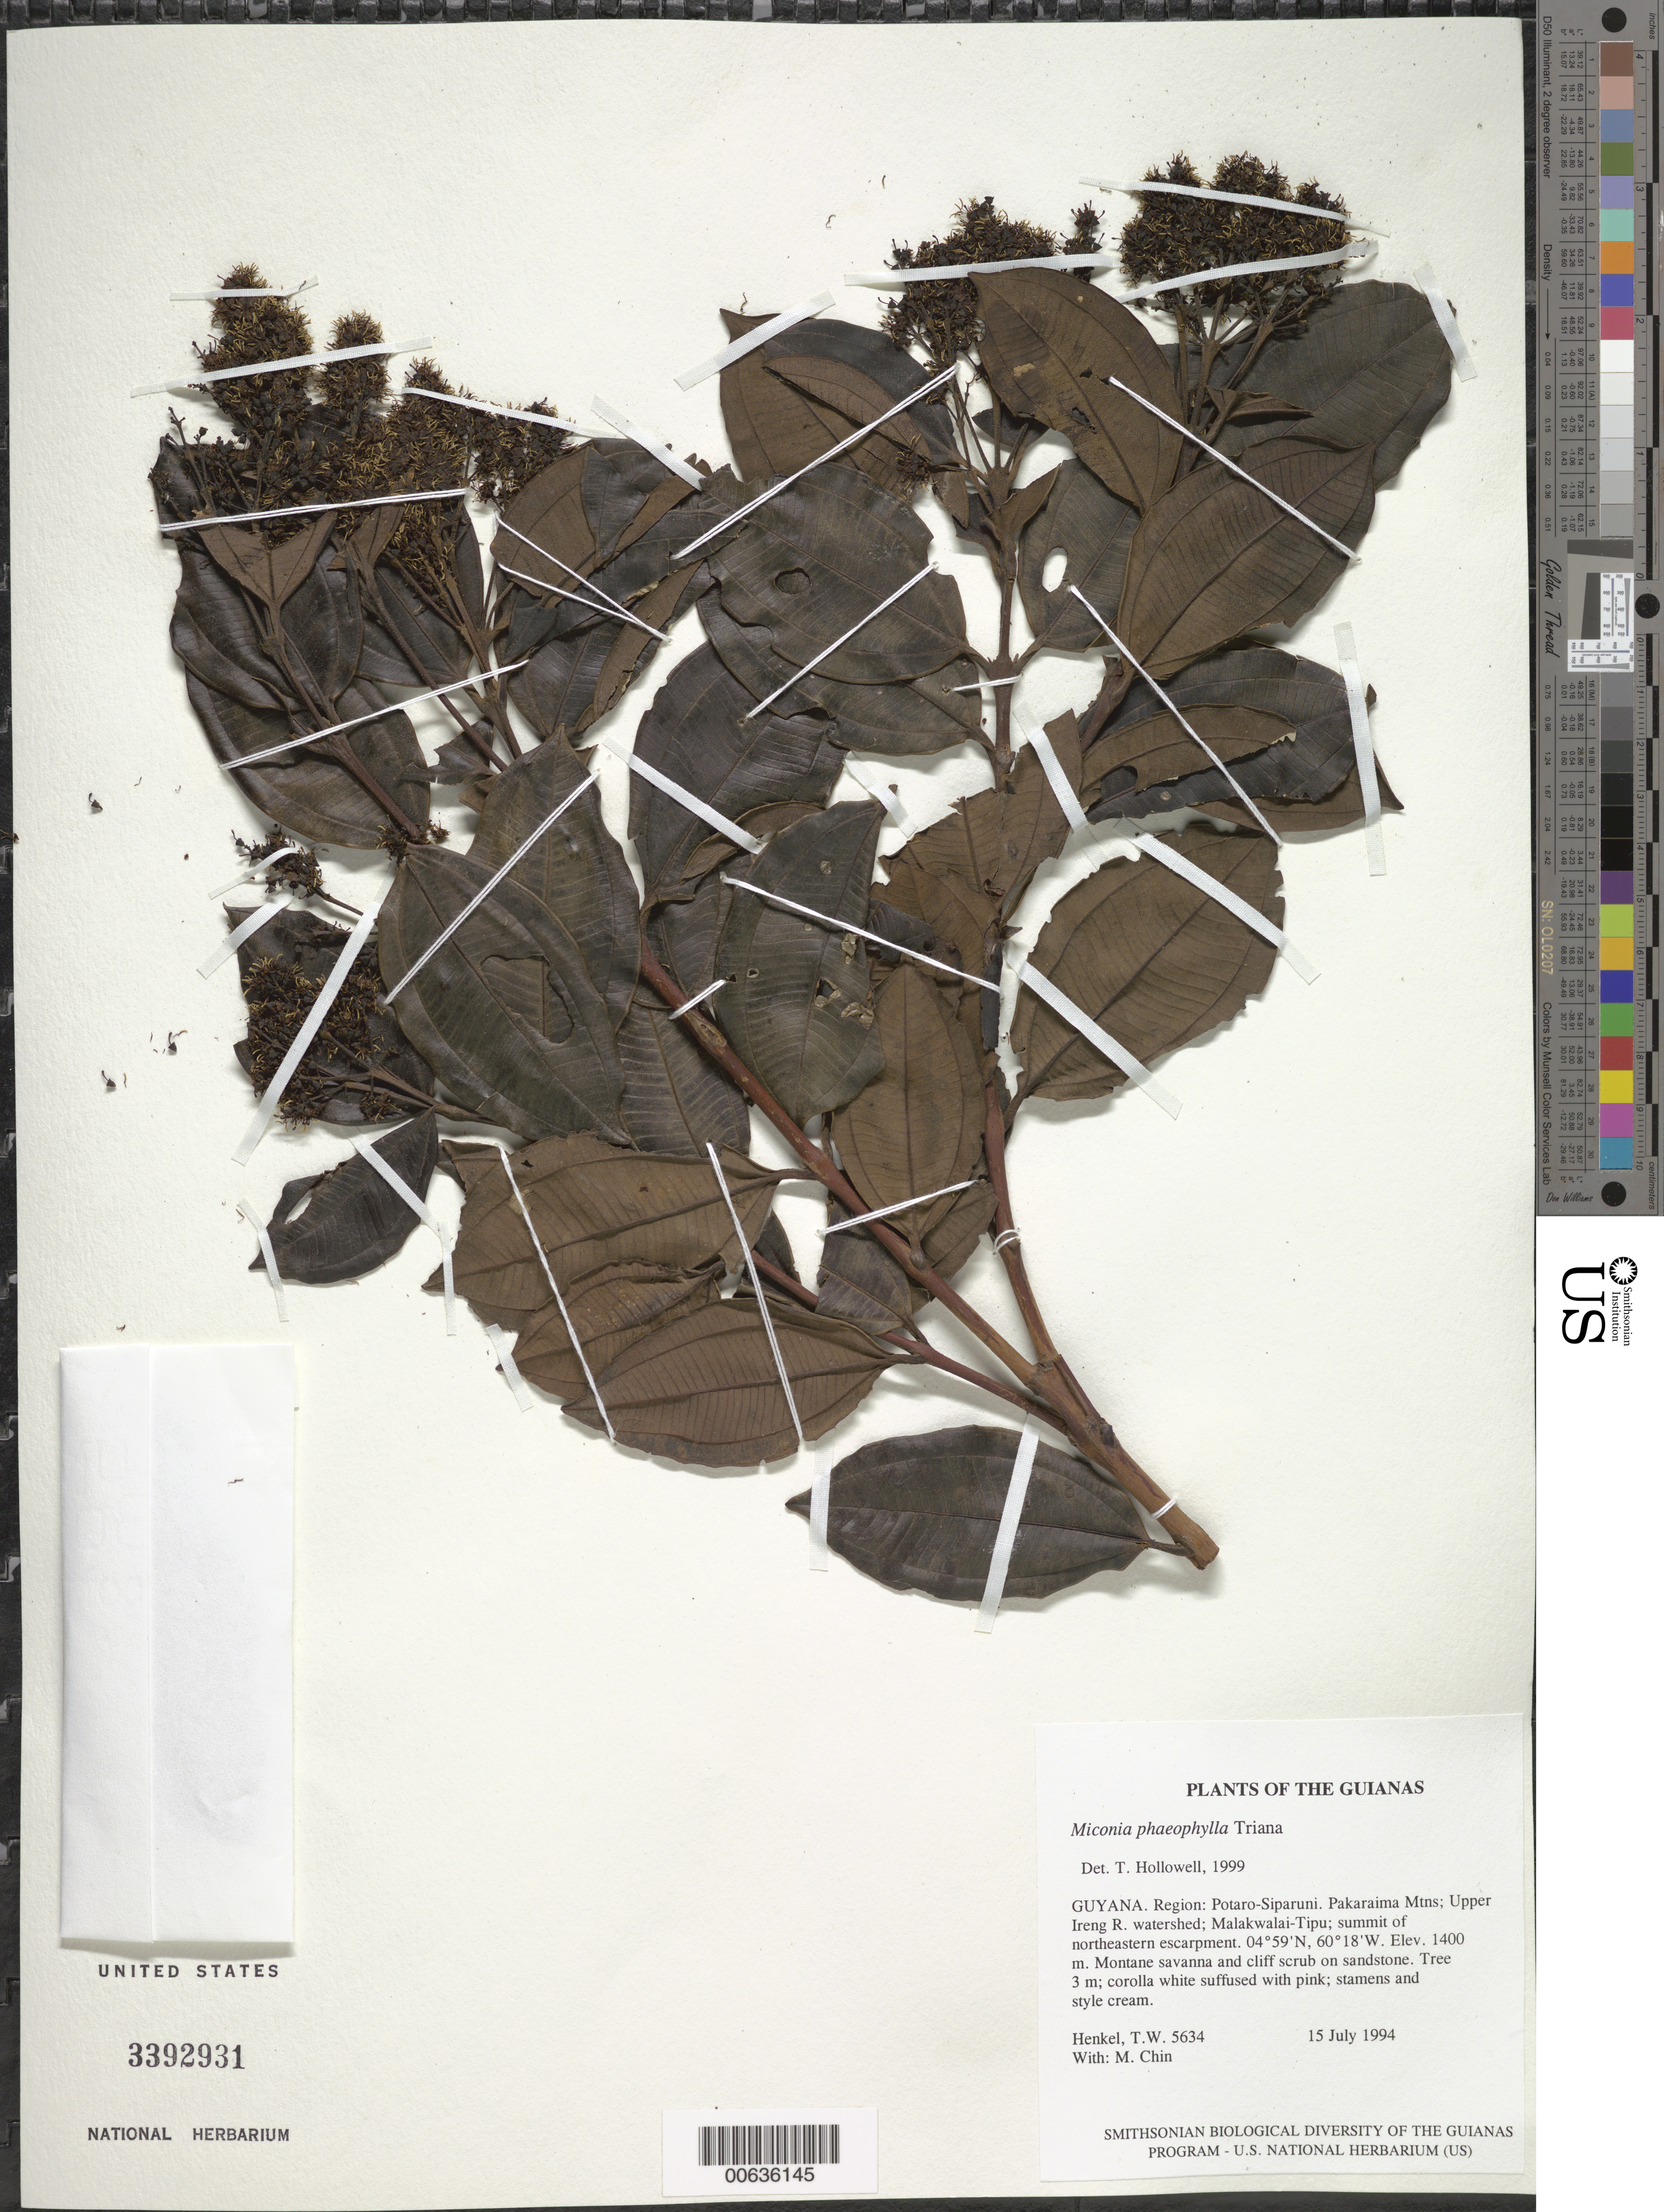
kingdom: Plantae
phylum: Tracheophyta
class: Magnoliopsida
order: Myrtales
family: Melastomataceae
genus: Miconia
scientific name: Miconia phaeophylla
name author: Triana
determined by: Hollowell, T. H., (BOT), Smithsonian Institution - National Museum of Natural History (UNITED STATES)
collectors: T. Henkel & M. Chin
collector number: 5634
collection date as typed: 15 July 1994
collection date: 1994-07-15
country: Guyana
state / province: Potaro-Siparuni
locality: Pakaraima Mtns; Upper Ireng R. watershed; Malakwalai-Tipu; summit of northeastern escarpment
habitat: Montane savanna and cliff scrub on sandstone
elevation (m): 1400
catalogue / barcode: US 3392931